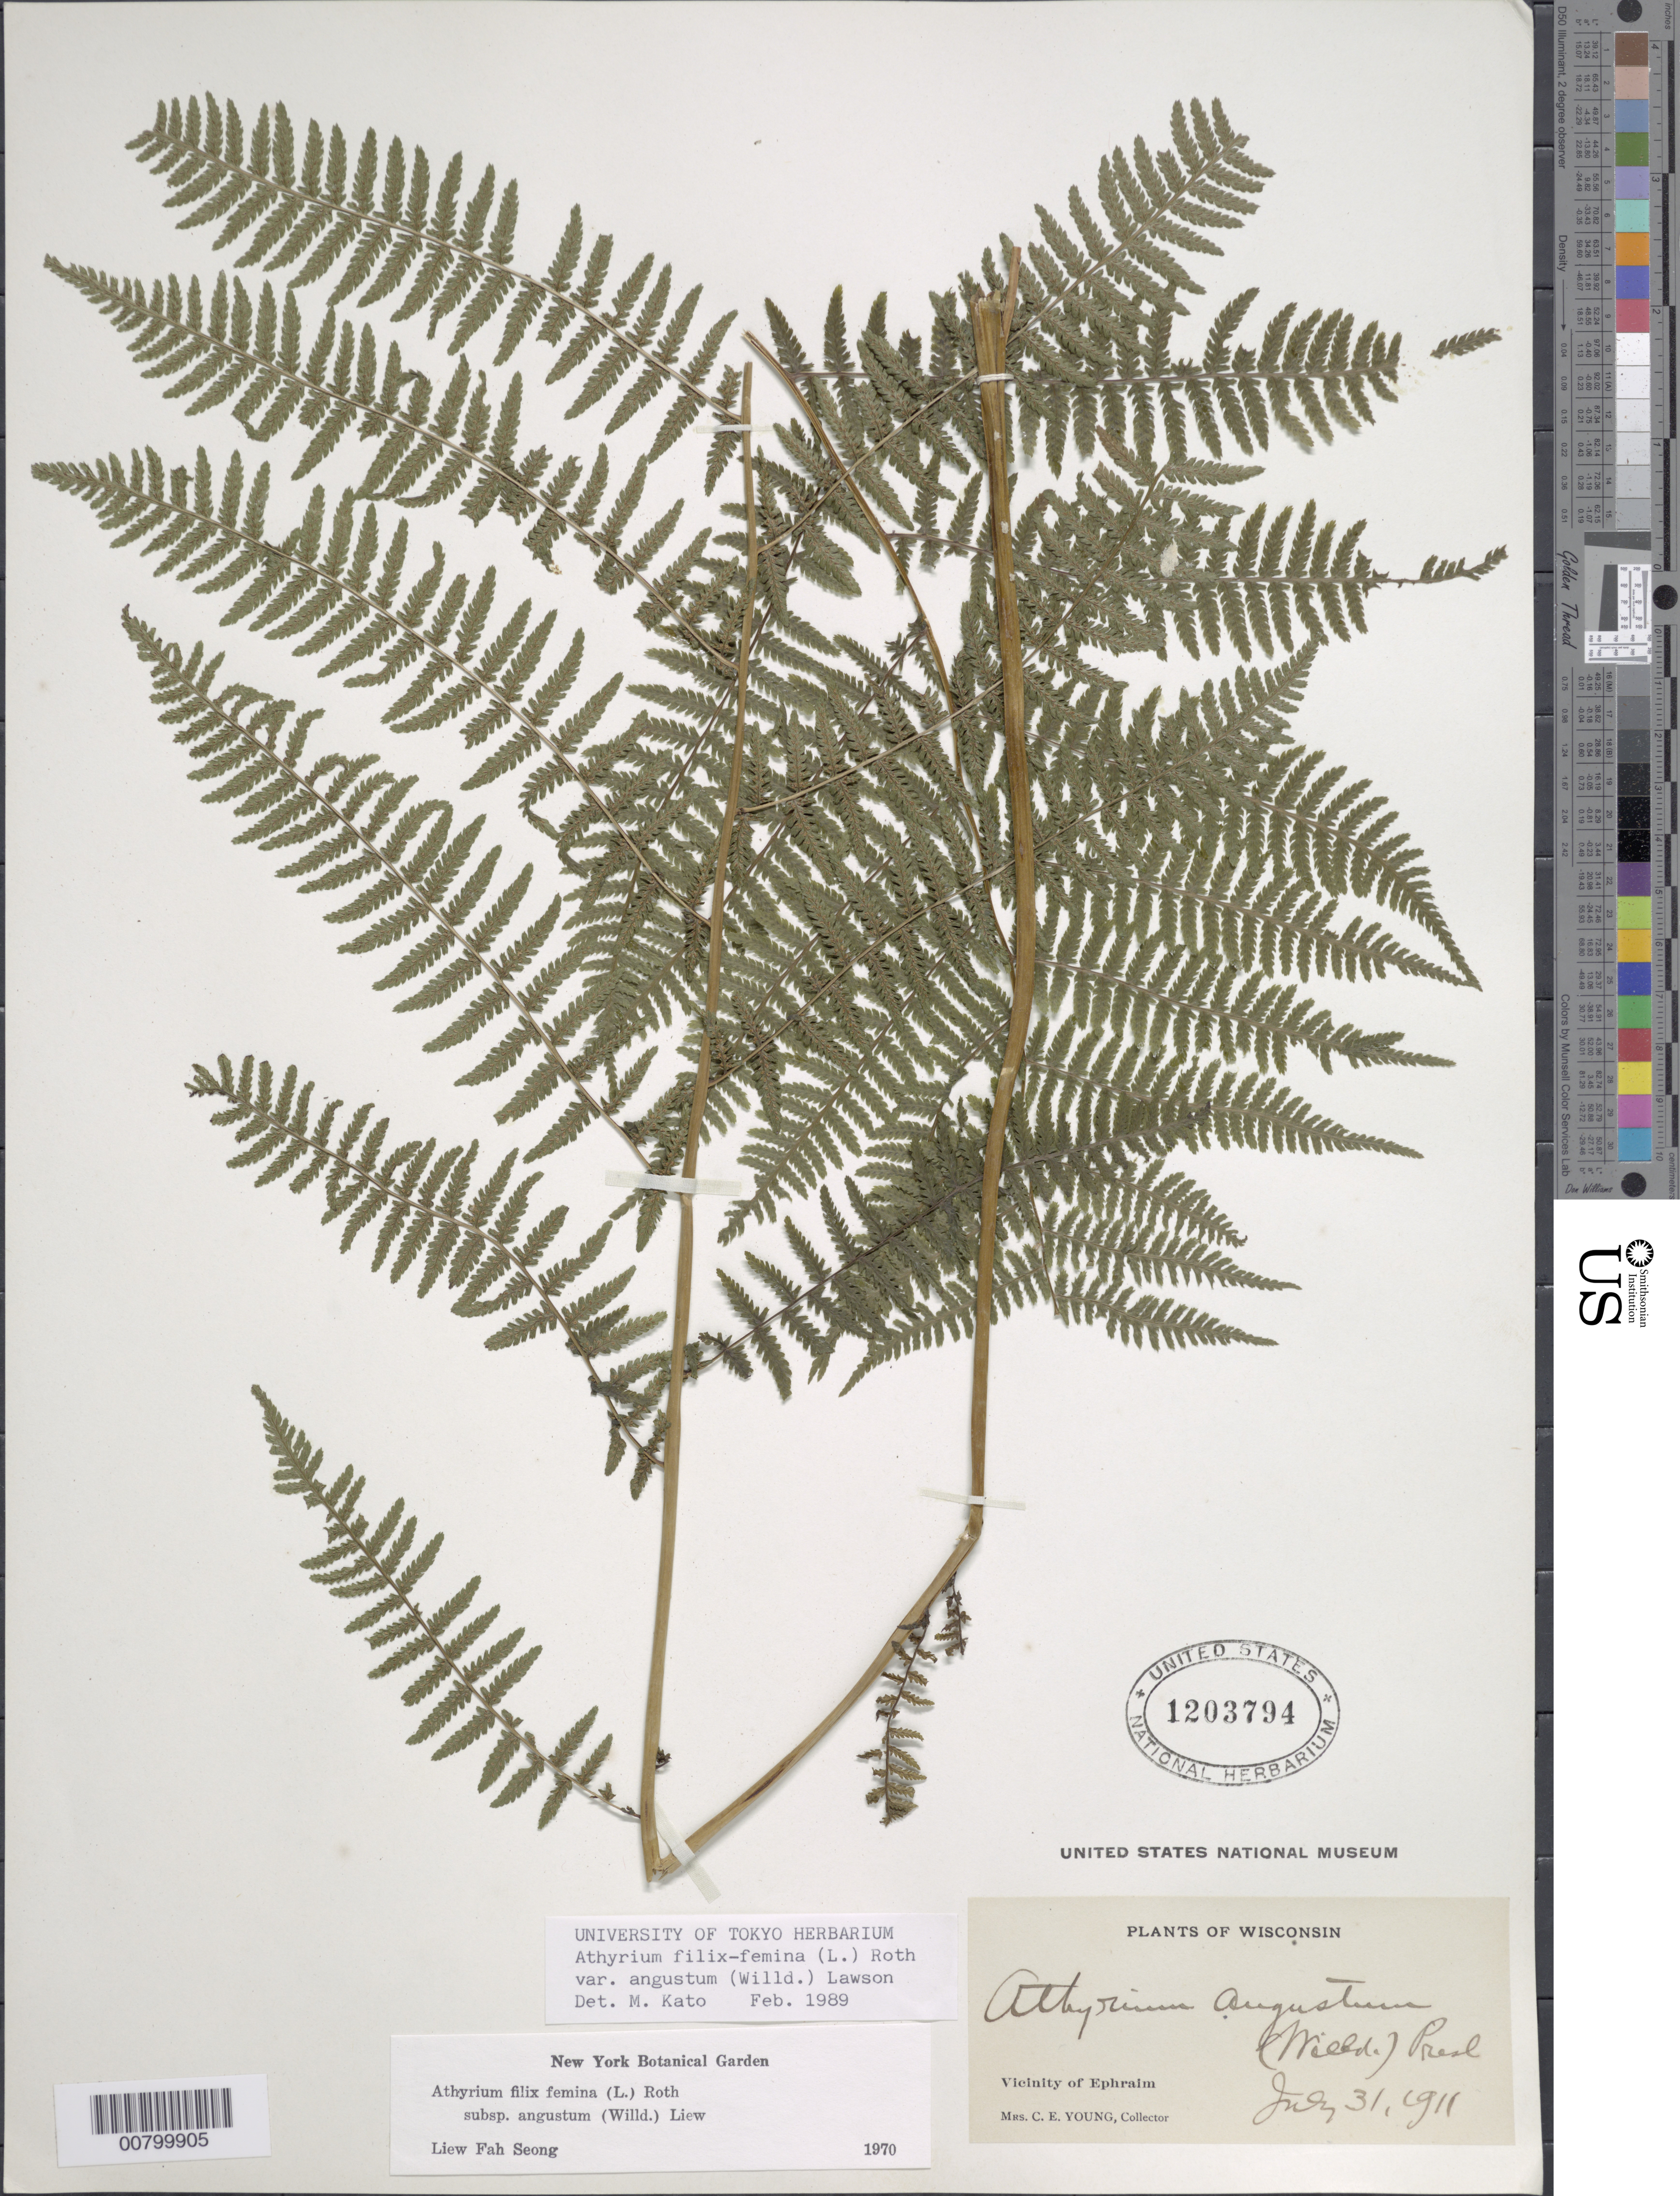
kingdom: Plantae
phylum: Tracheophyta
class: Polypodiopsida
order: Polypodiales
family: Athyriaceae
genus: Athyrium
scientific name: Athyrium filix-femina subsp. angustatum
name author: (Willd.) R.T. Clausen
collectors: C. Young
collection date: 1911-07-31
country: United States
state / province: Wisconsin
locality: Vicinity of Ephraim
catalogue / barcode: US 1203794